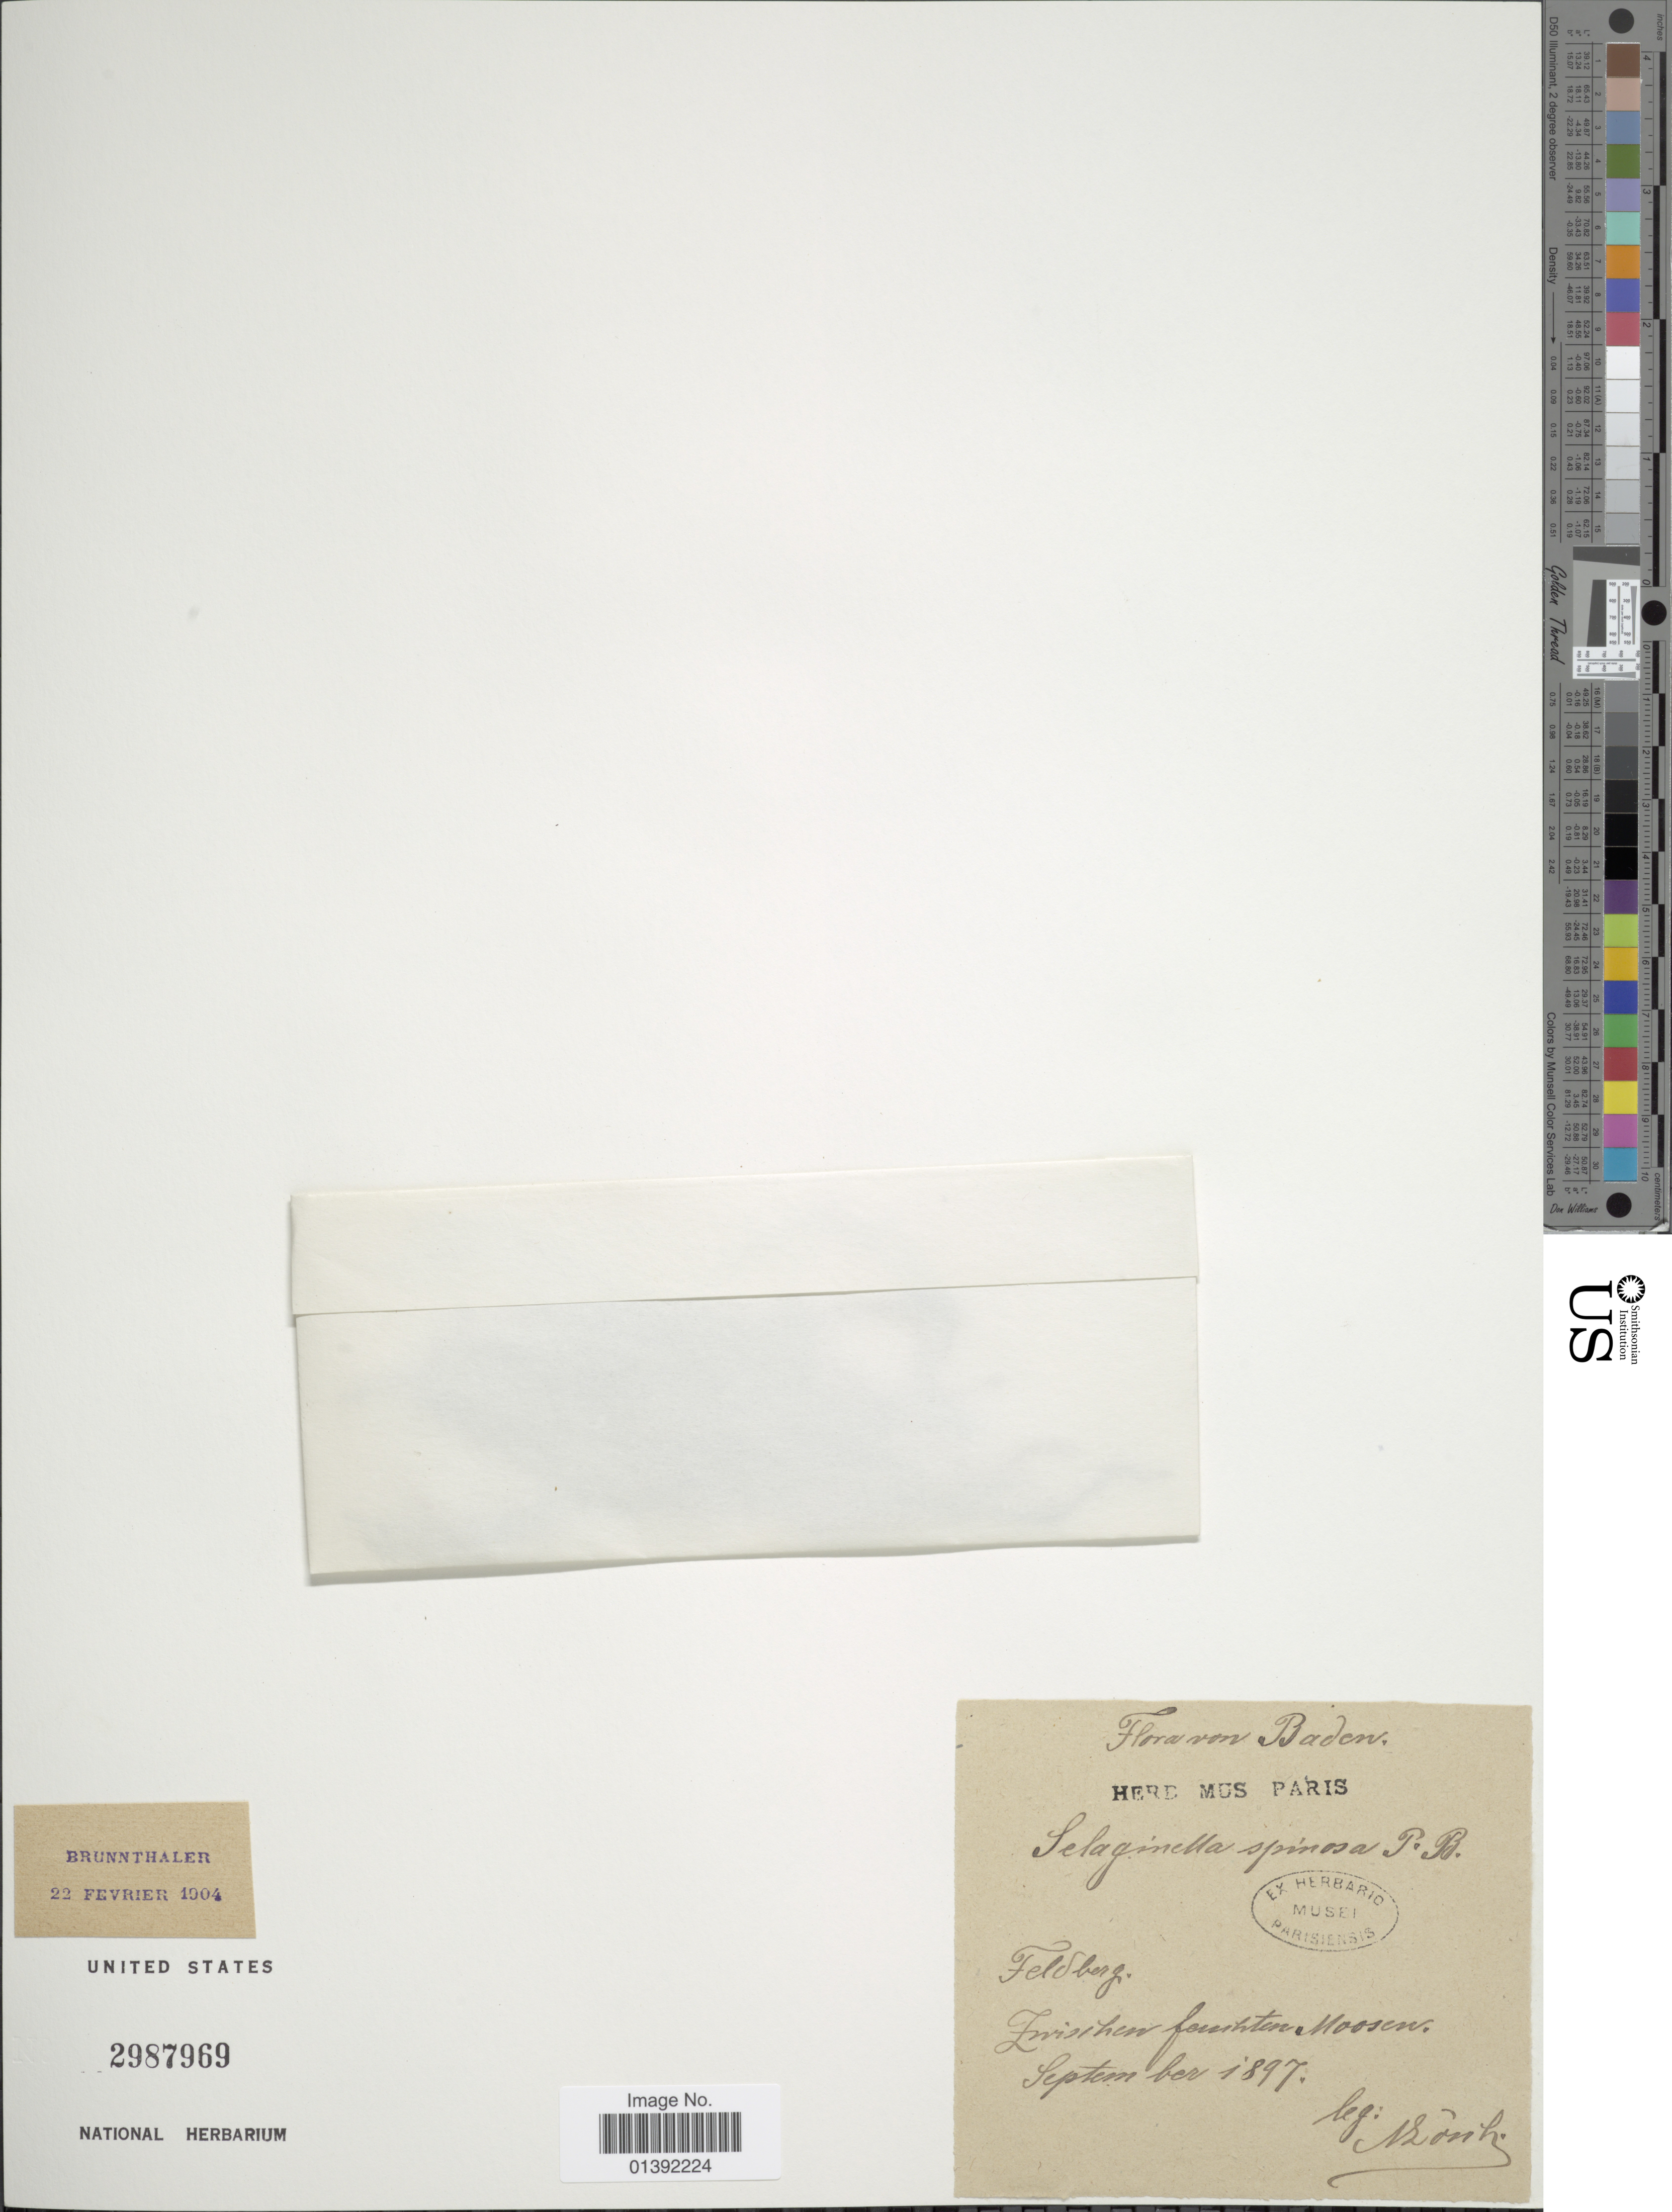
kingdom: Plantae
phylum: Tracheophyta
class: Lycopodiopsida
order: Selaginellales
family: Selaginellaceae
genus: Selaginella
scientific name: Selaginella selaginoides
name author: (L.) Link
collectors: A. Lonk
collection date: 1897-09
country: Germany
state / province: Baden-Württemberg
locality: Baden: Feldberg, zwischen fuchten moosen [interpreted]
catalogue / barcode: US 2987969